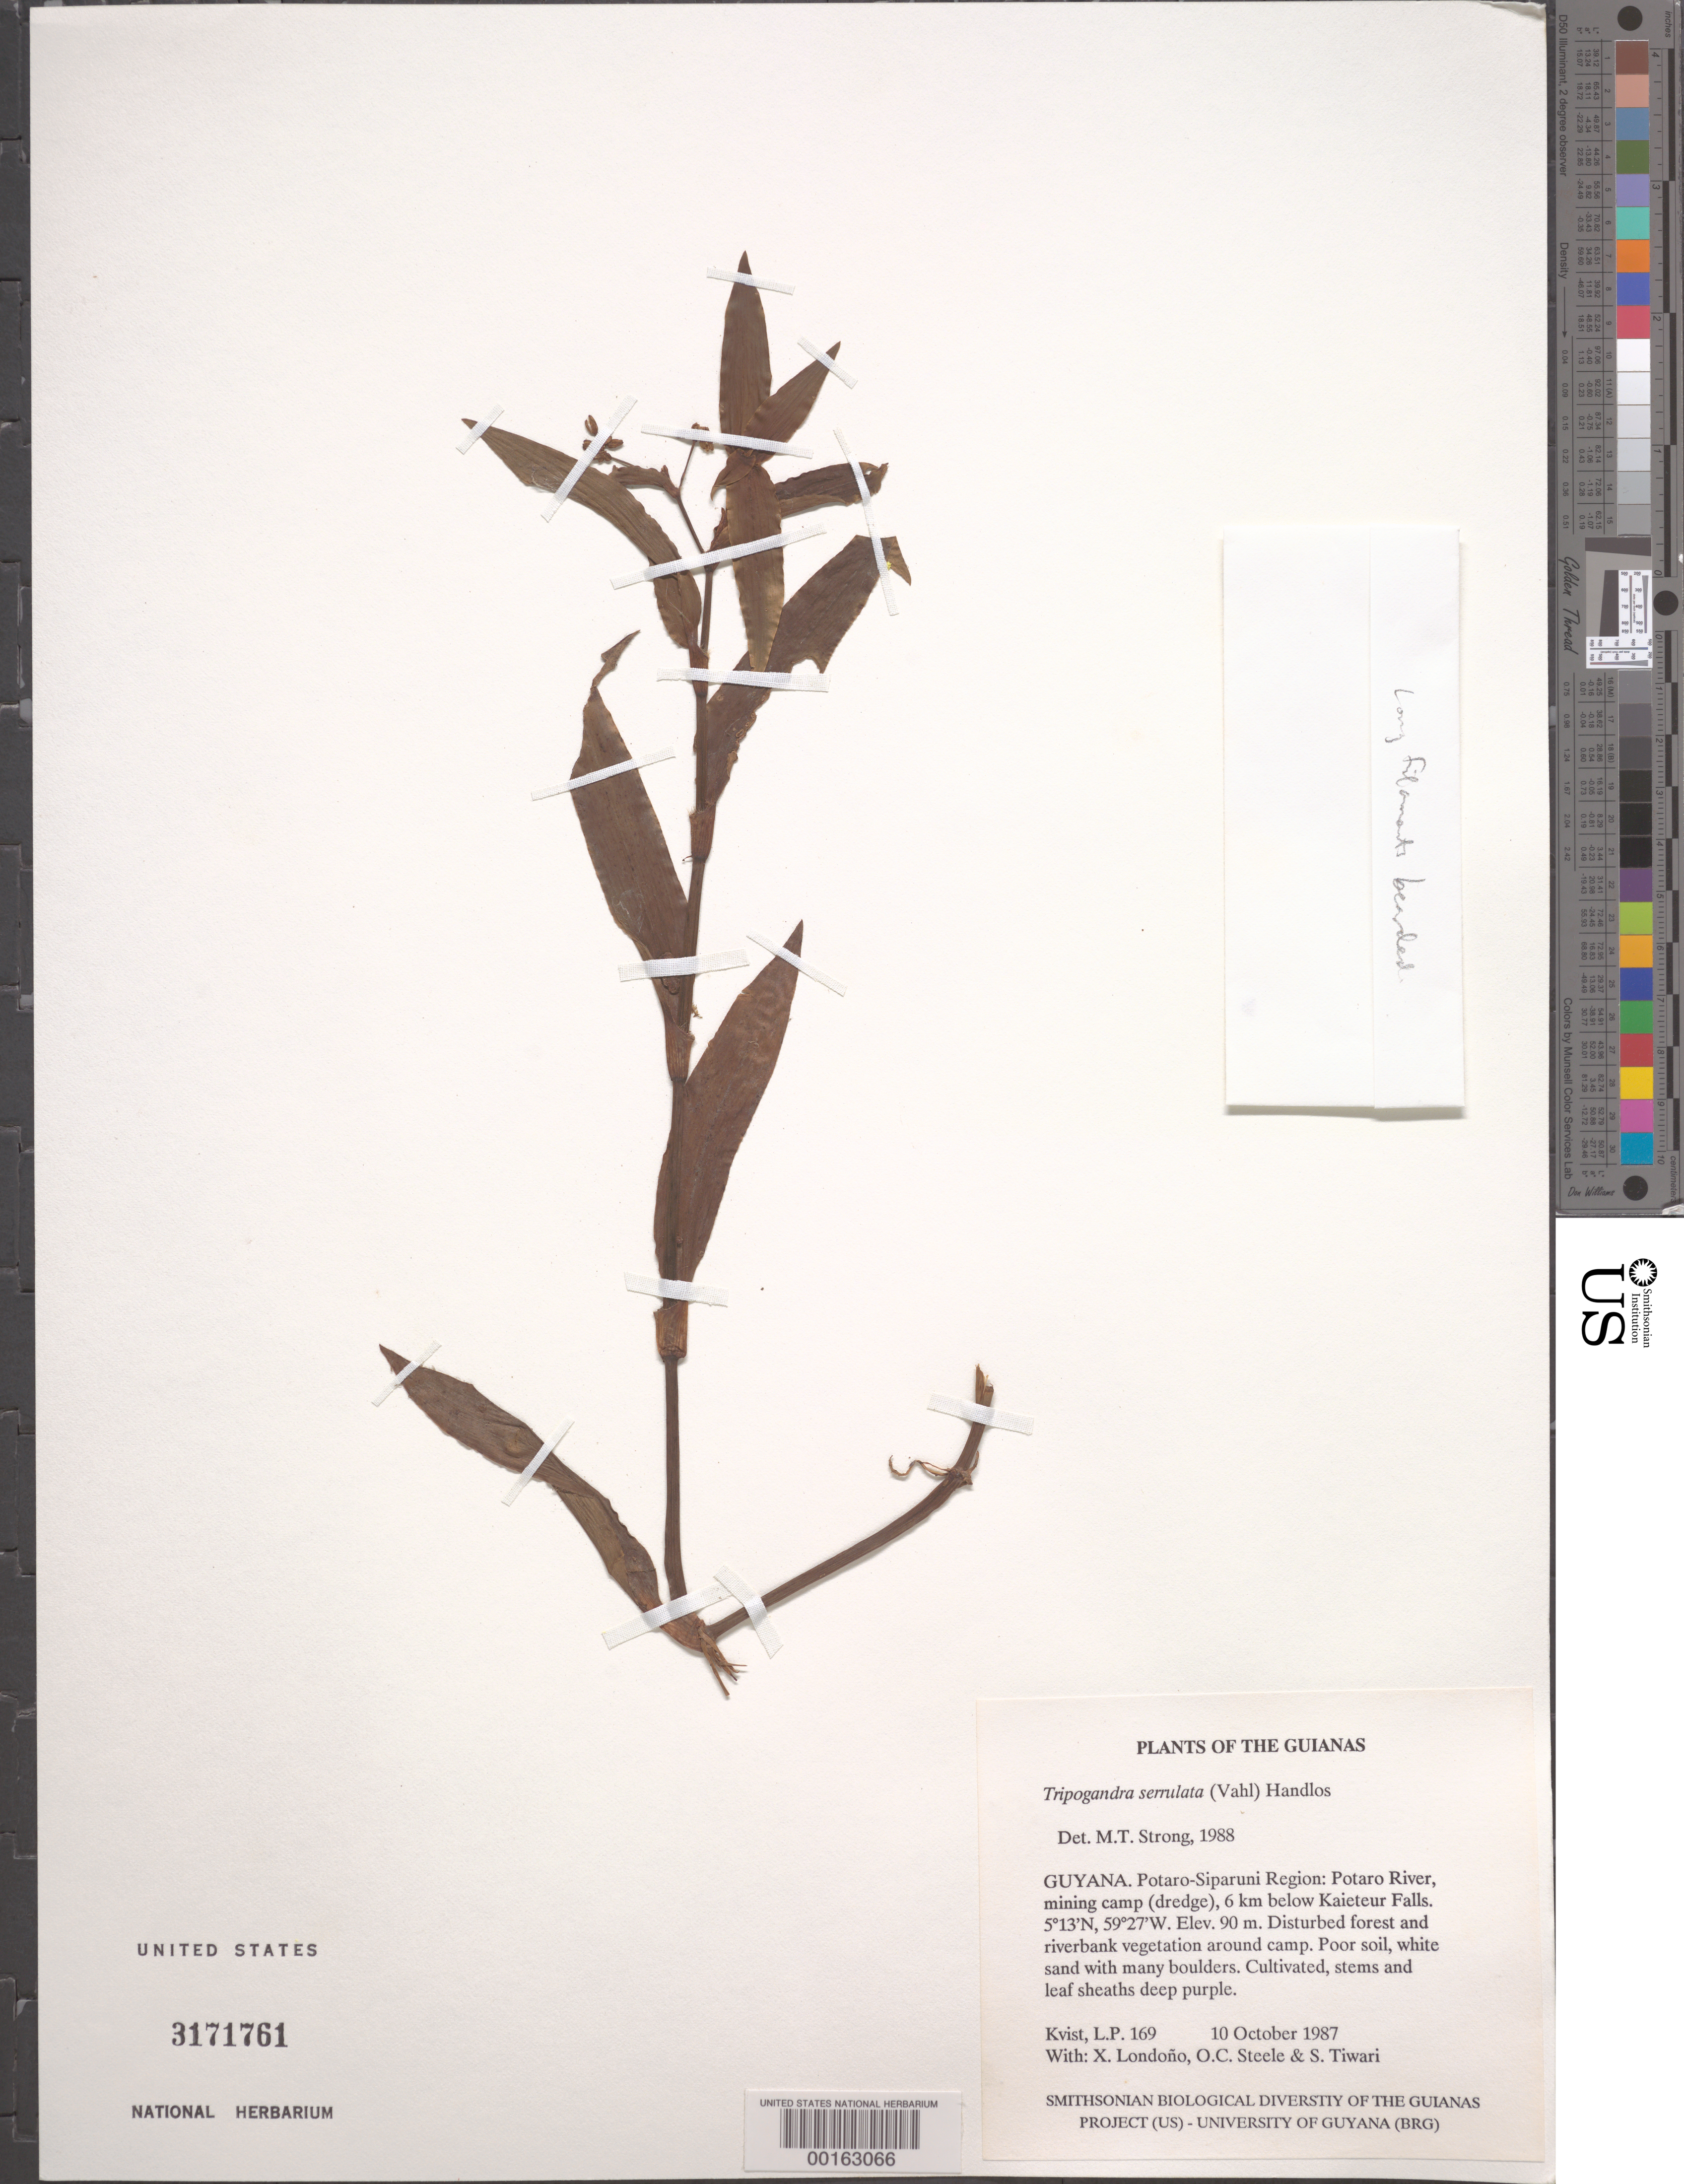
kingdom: Plantae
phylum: Tracheophyta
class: Liliopsida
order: Commelinales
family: Commelinaceae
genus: Tripogandra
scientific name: Tripogandra serrulata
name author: (Vahl) Handlos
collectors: L. P. Kvist, X. Londoño, O. C. Steele & S. Tiwari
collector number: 169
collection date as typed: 10 Oct 1987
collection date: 1987-10-10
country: Guyana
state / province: Potaro-Siparuni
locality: Potaro river, mining camp, 6 km below kaieteur falls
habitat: Disturbed forest and riverbank, poor soil, white sand with many boulders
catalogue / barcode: US 3171761